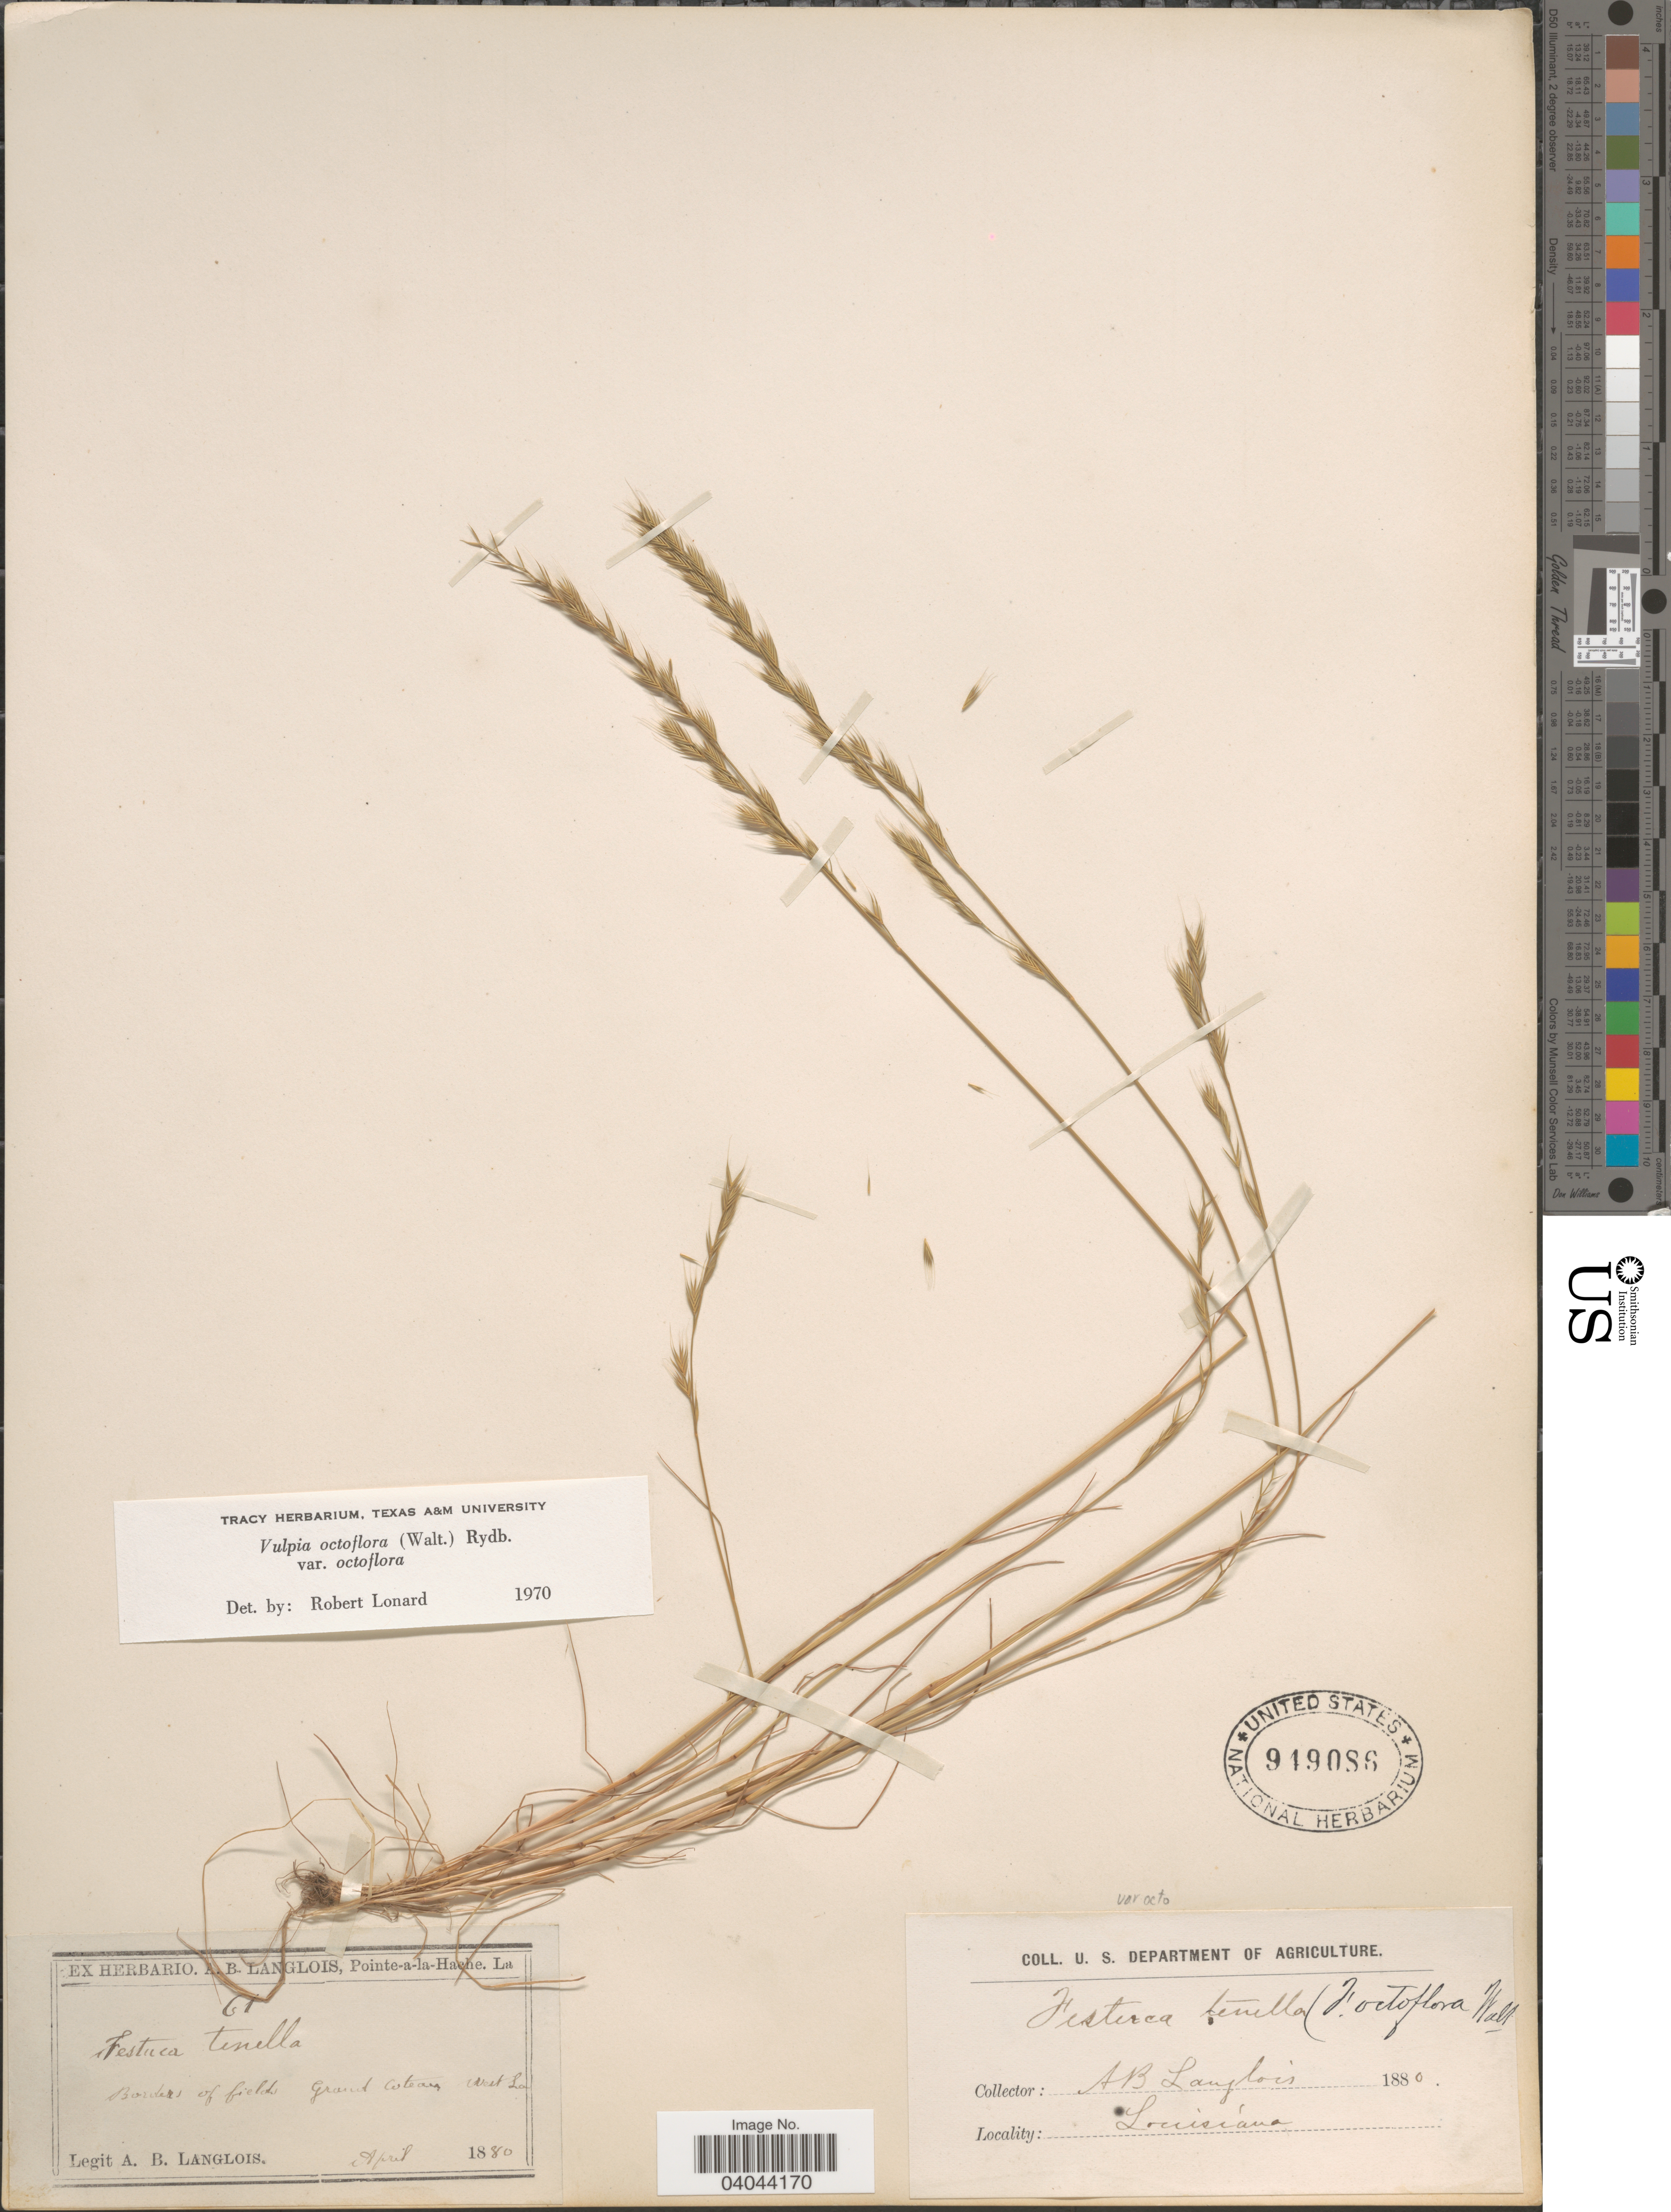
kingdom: Plantae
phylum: Tracheophyta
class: Liliopsida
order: Poales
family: Poaceae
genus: Festuca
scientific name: Festuca octoflora var. octoflora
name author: Walter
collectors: A. Langlois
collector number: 61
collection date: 1880-04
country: United States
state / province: Louisiana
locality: Borders of fields. Grant Coteaux. West La.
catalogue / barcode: US 949086